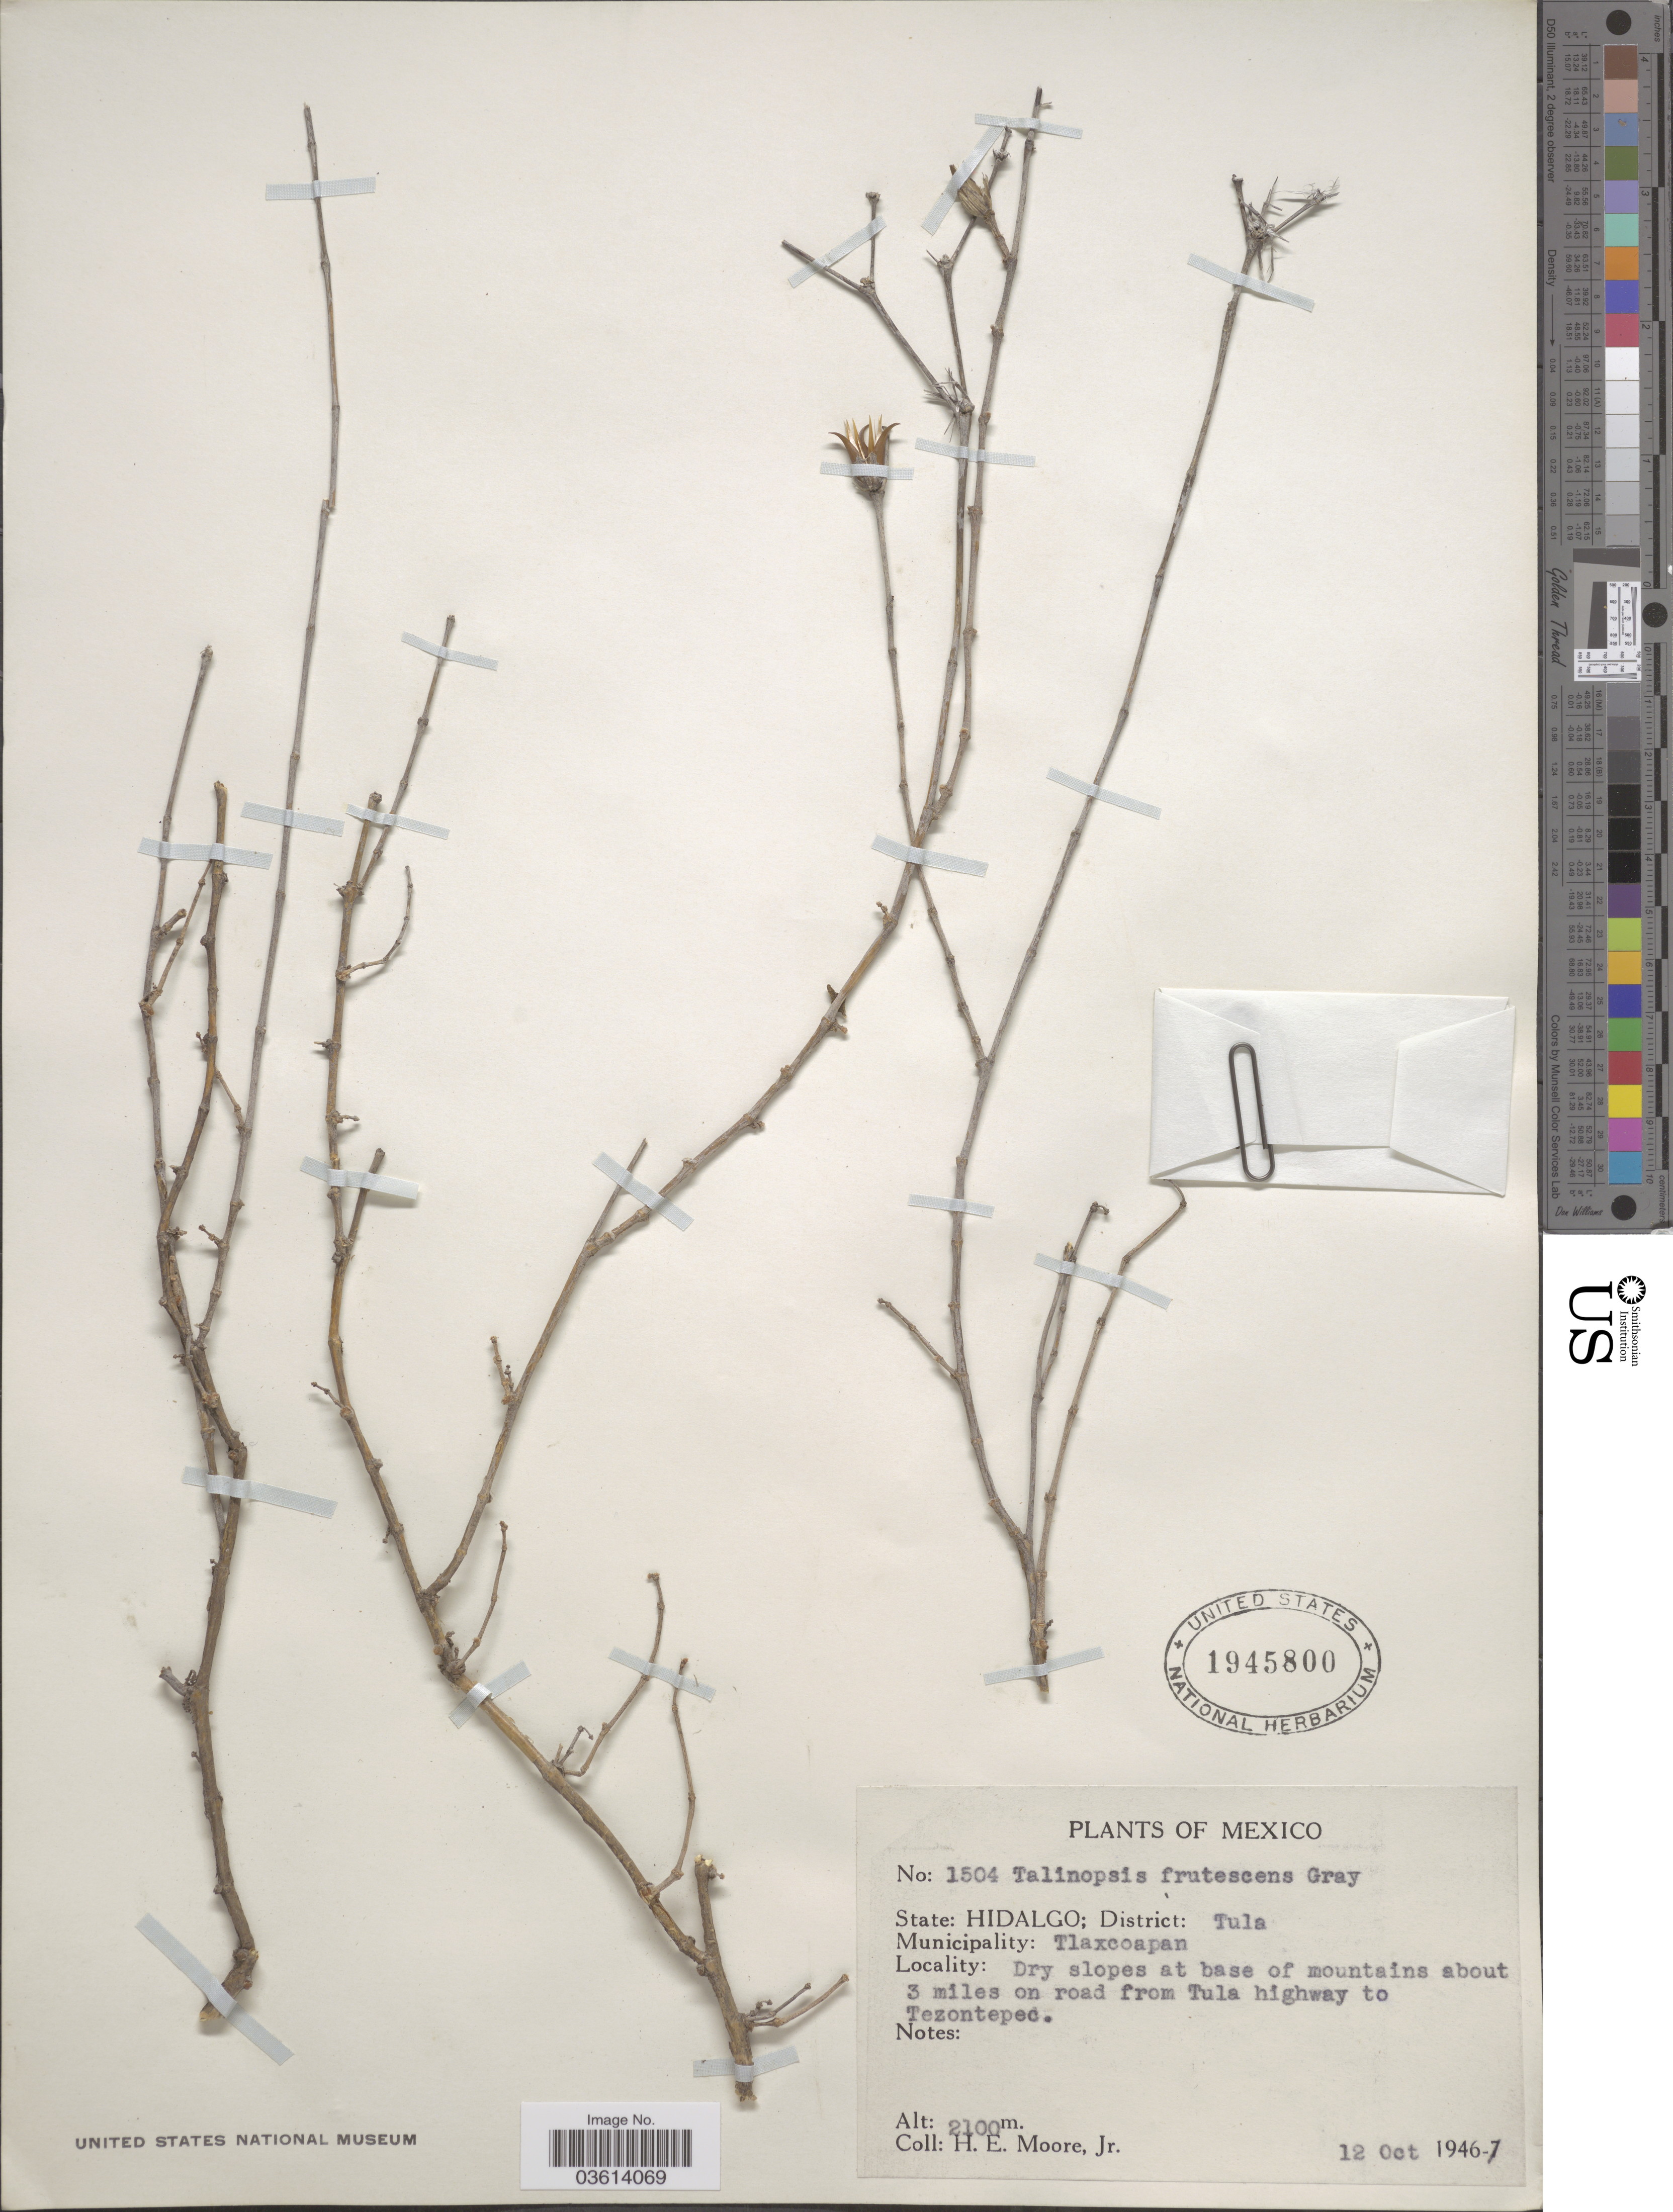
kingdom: Plantae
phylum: Tracheophyta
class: Magnoliopsida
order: Caryophyllales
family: Anacampserotaceae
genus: Talinopsis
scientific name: Talinopsis frutescens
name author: A. Gray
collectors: H. Moore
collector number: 1504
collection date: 1946-10-12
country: Mexico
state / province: Hidalgo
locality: District: Tula. Municipality: Tlaxcoapan. Dry slopes at base of mountains about 3 miles on road from Tula highway to Tezontepec.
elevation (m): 2100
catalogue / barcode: US 1945800